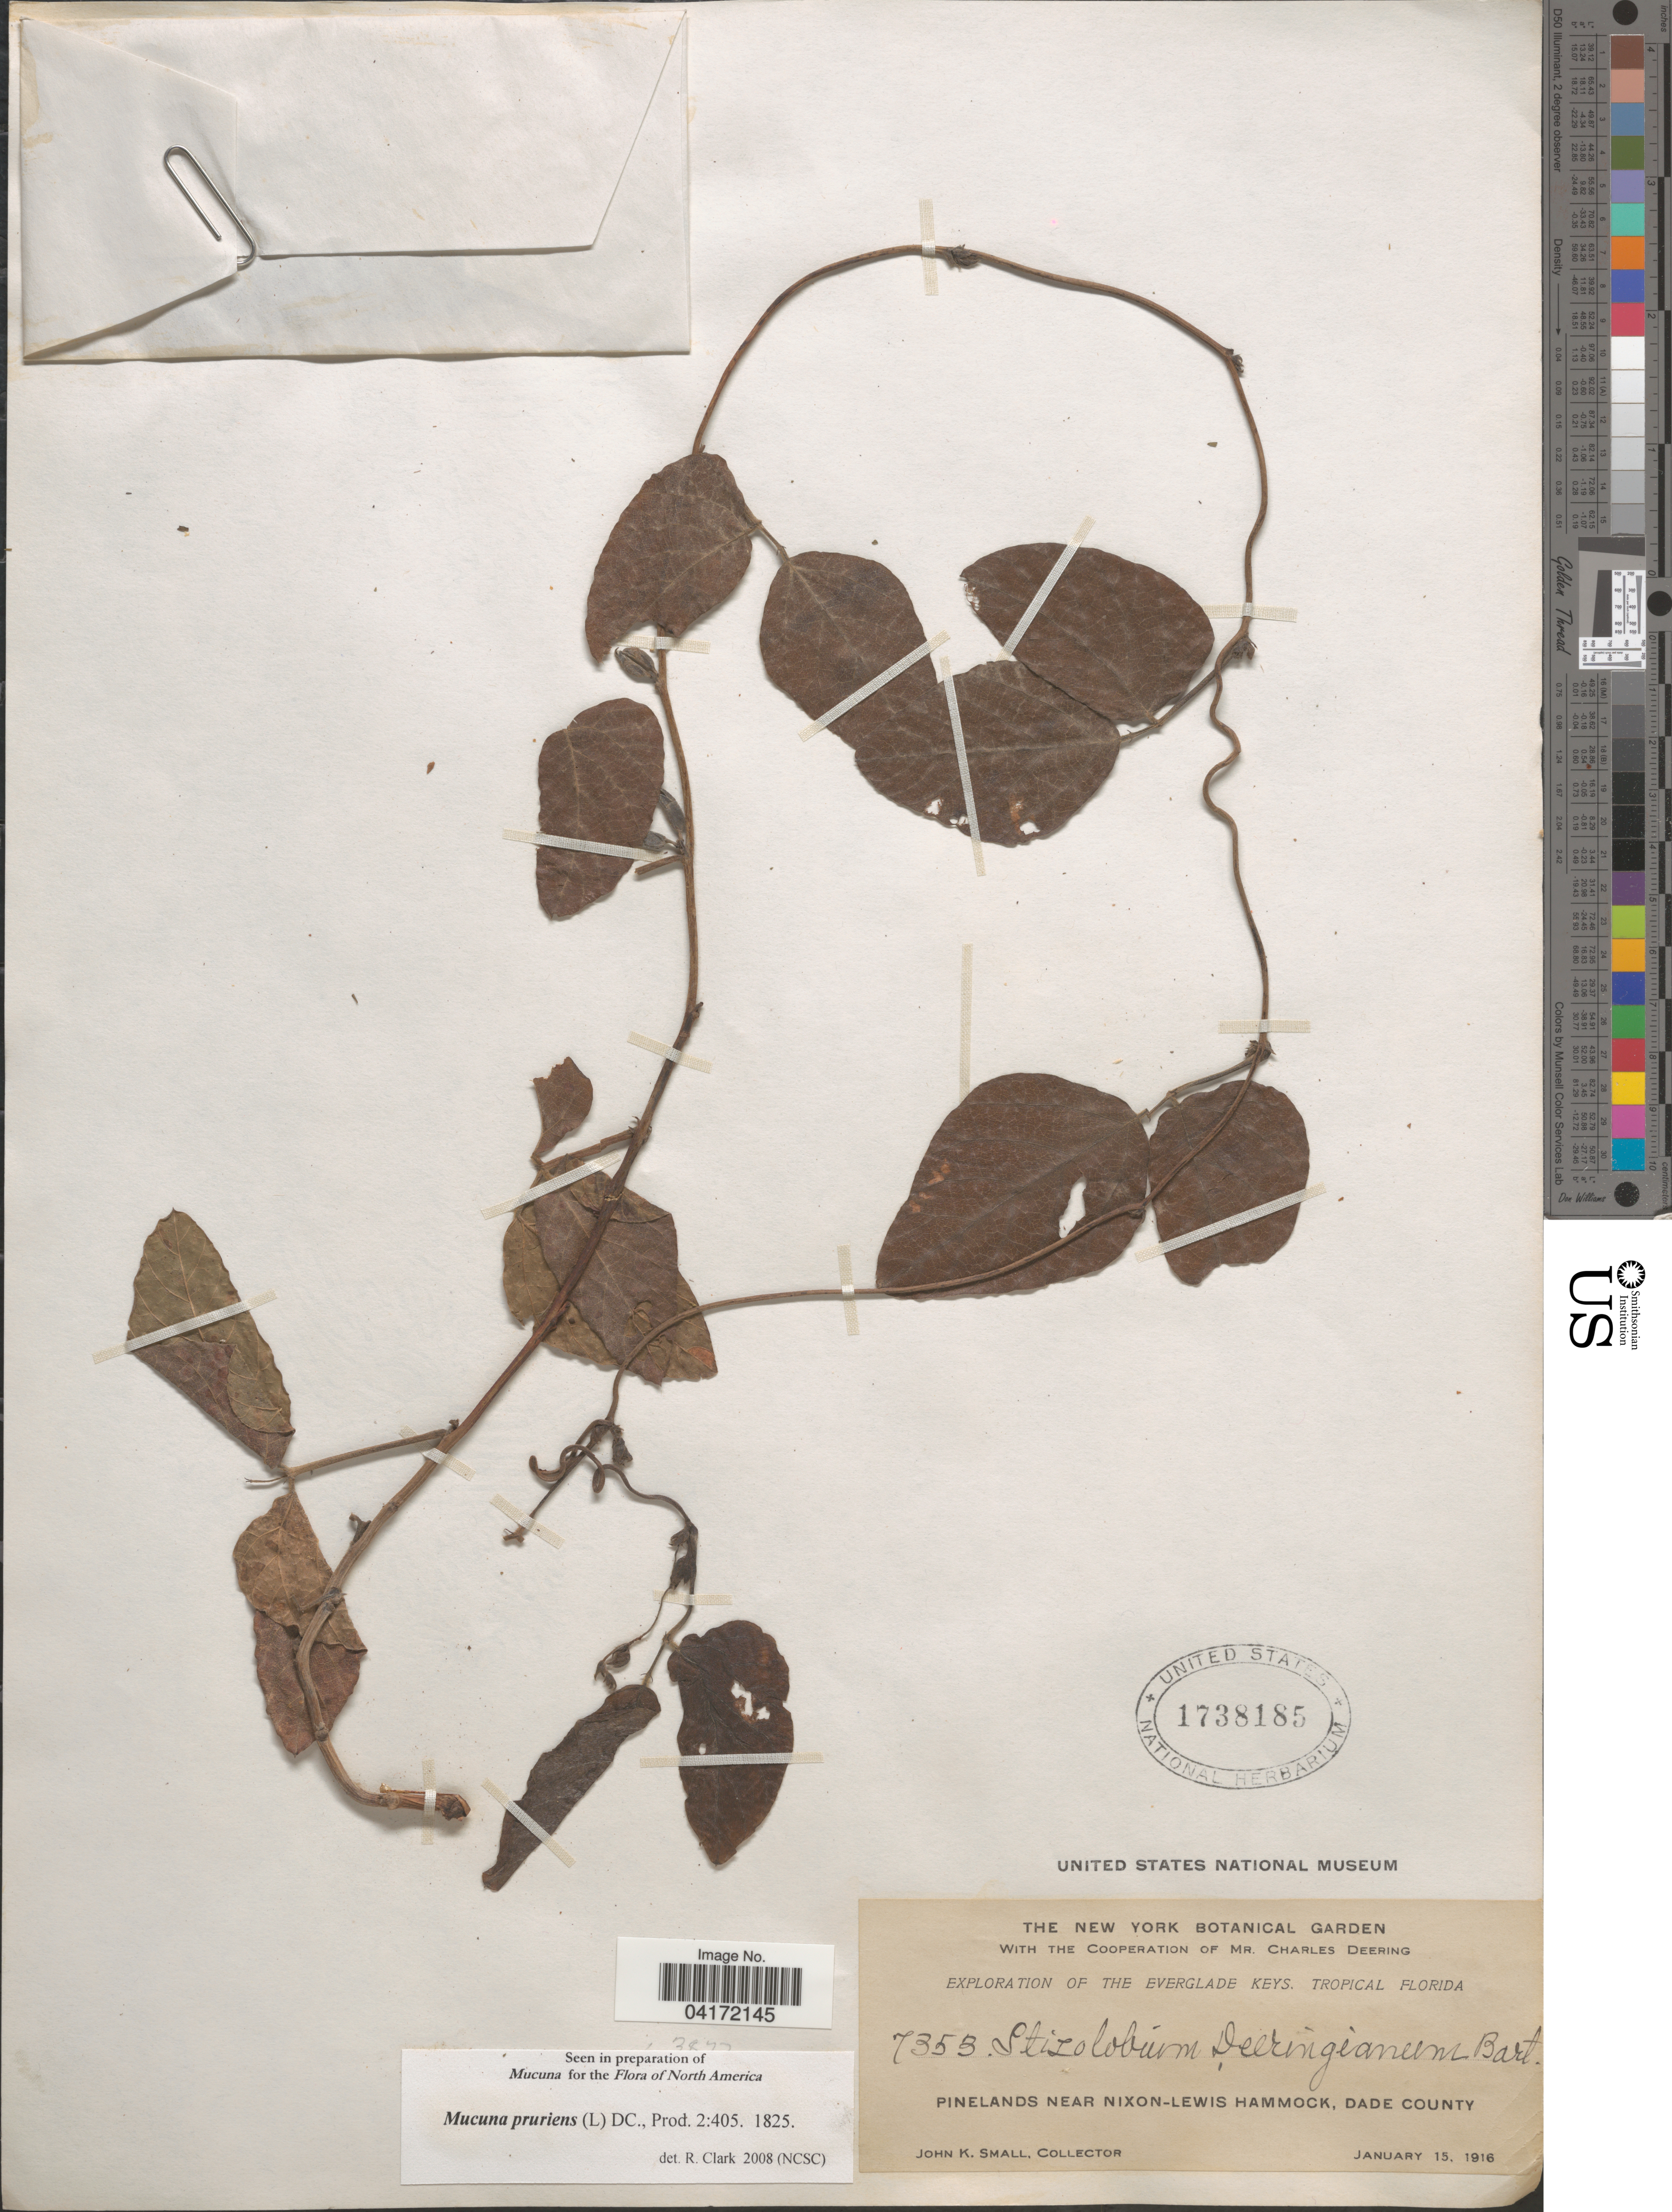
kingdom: Plantae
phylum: Tracheophyta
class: Magnoliopsida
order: Fabales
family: Fabaceae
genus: Mucuna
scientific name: Mucuna pruriens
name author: (L.) DC.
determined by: Clark, R.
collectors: J. K. Small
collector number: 7353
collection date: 1916-01-15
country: United States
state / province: Florida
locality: Exploration of the Everglade Keys. Tropical Florida. Pinelands near Nixon-Lewis Hammock, Dade County.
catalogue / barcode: US 1738185